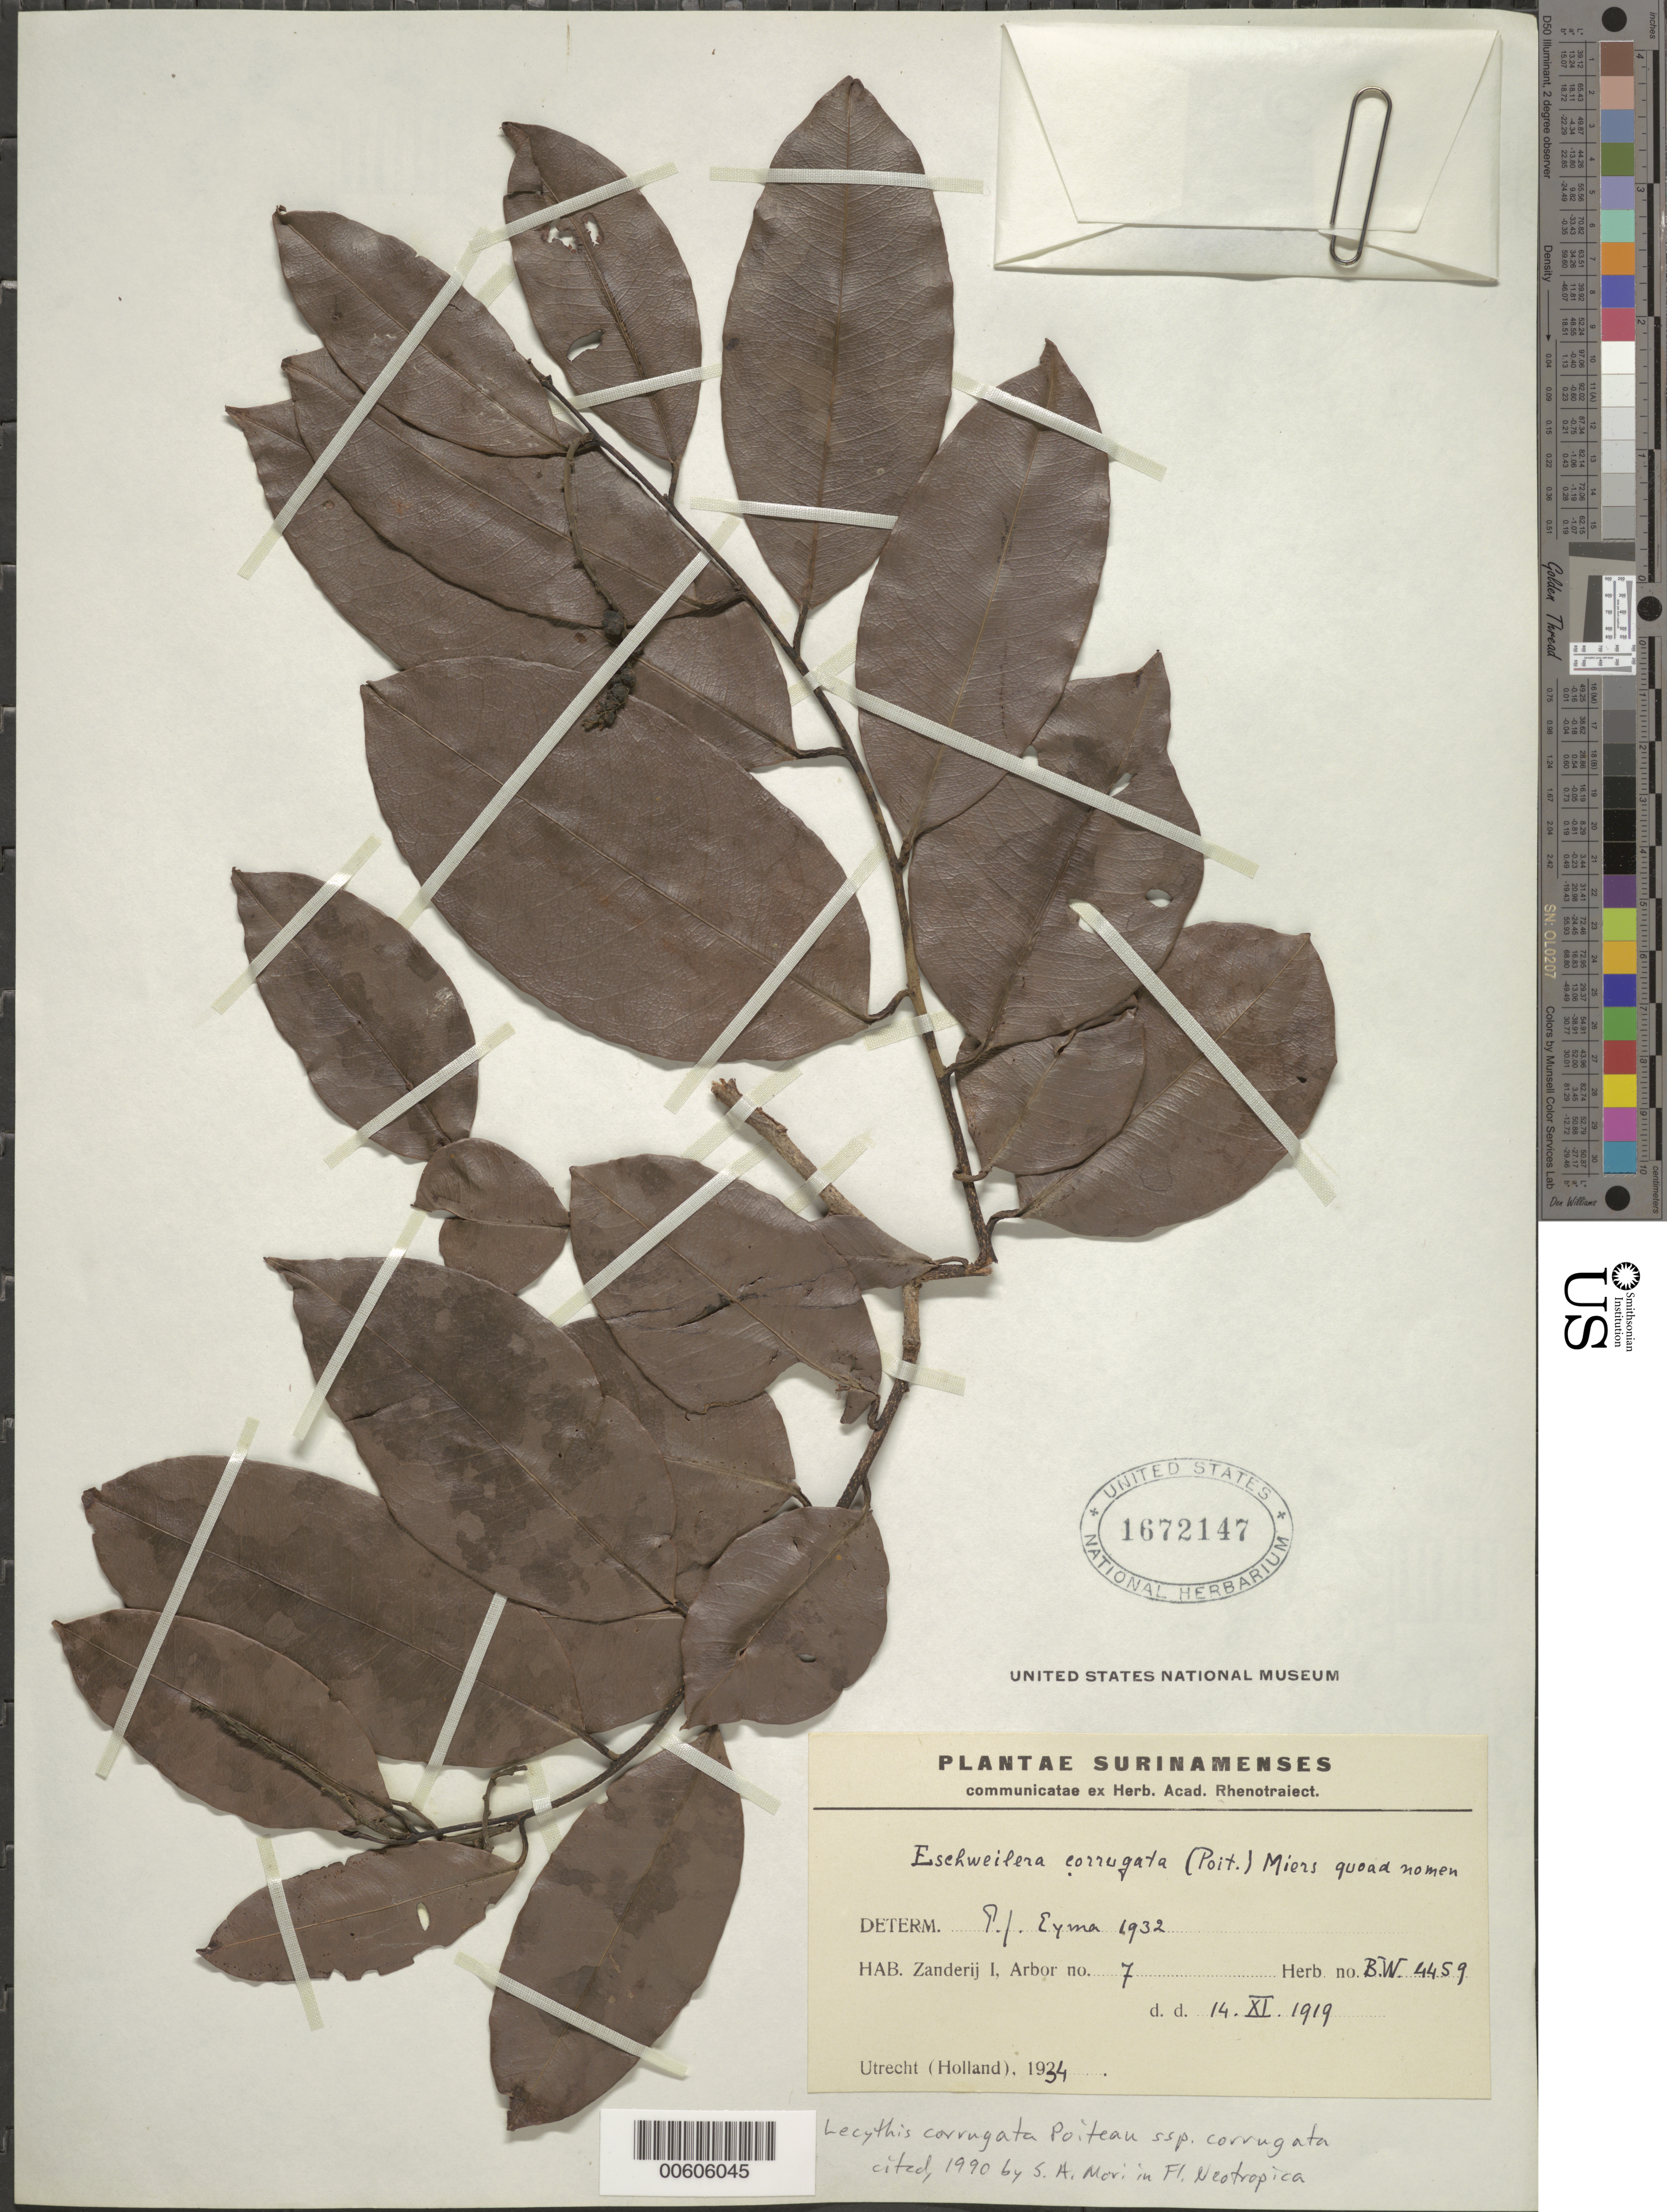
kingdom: Plantae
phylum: Tracheophyta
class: Magnoliopsida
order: Ericales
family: Lecythidaceae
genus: Lecythis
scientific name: Lecythis corrugata subsp. corrugata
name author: Poit.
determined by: Mori, Scott A.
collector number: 4459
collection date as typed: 14-Nov-19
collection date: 1919-11-14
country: Suriname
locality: Zanderij I., Forest Reserve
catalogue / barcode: US 1672147